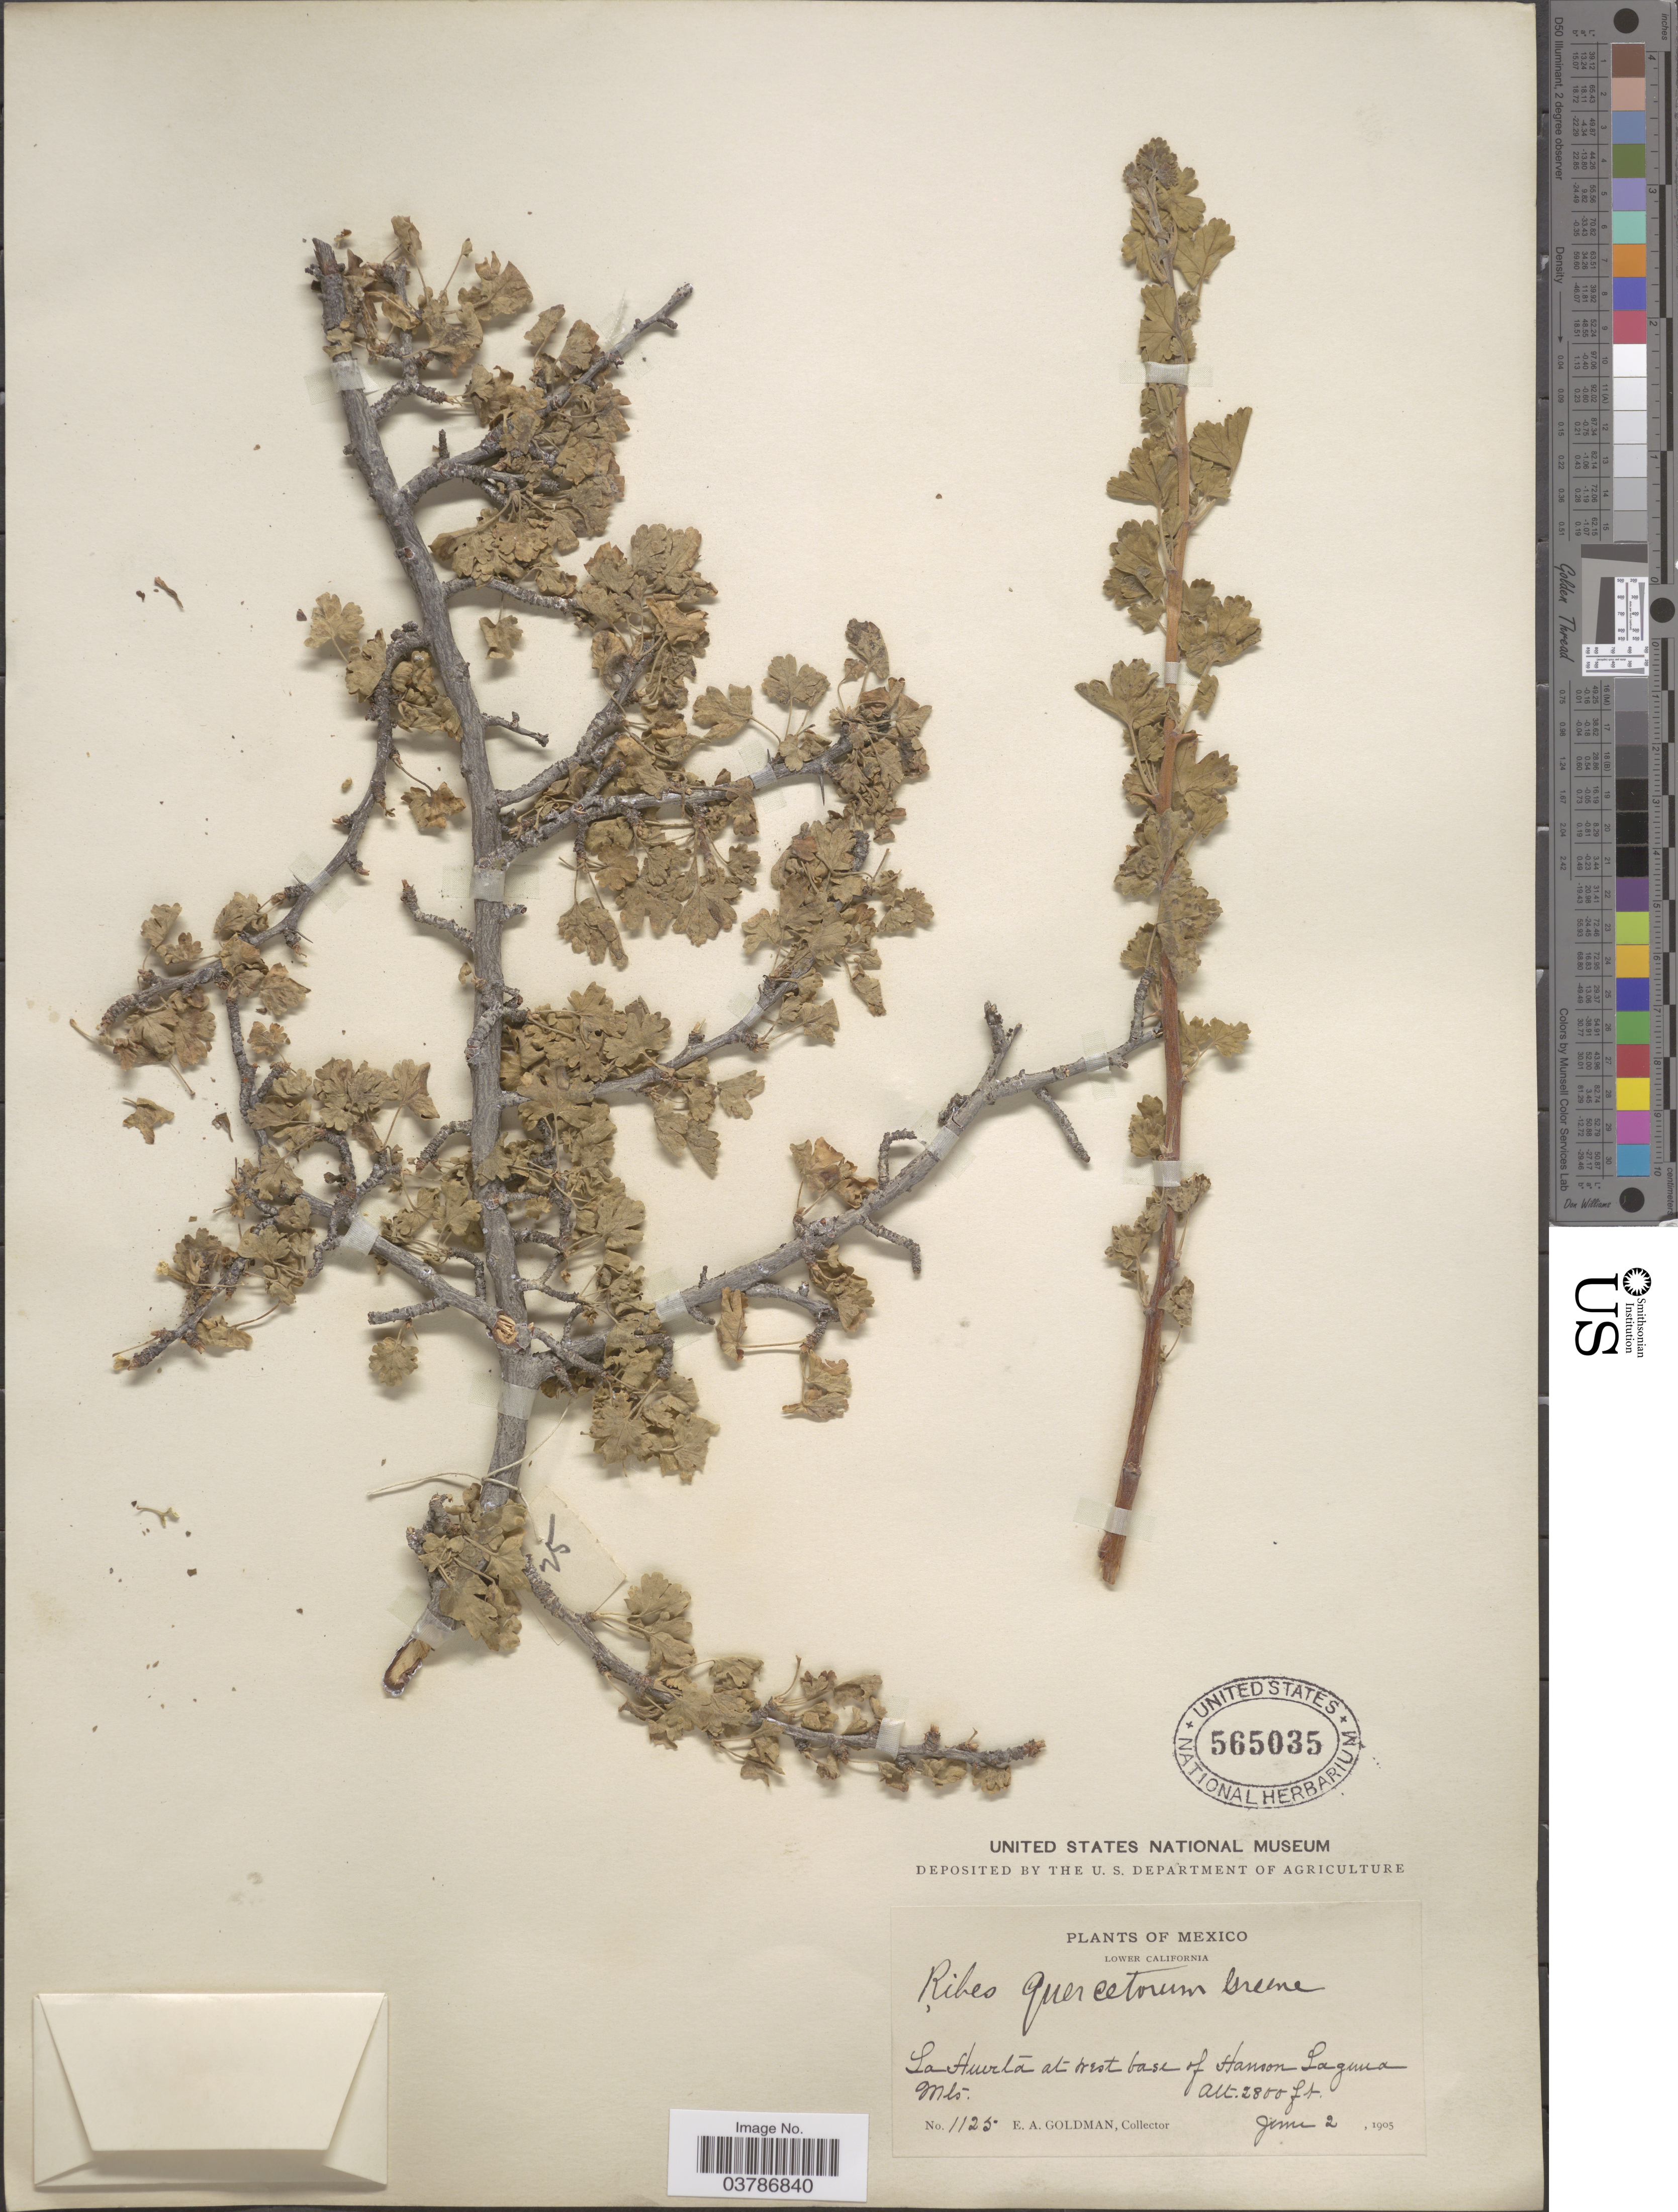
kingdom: Plantae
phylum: Tracheophyta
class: Magnoliopsida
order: Saxifragales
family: Grossulariaceae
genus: Ribes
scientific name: Ribes quercetorum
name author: Greene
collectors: E. A. Goldman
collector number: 1125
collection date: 1905-06-02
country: Mexico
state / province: Baja California Norte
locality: Lower California. La Huerta at west base of Hanson Laguna Mts.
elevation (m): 853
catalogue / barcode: US 565035